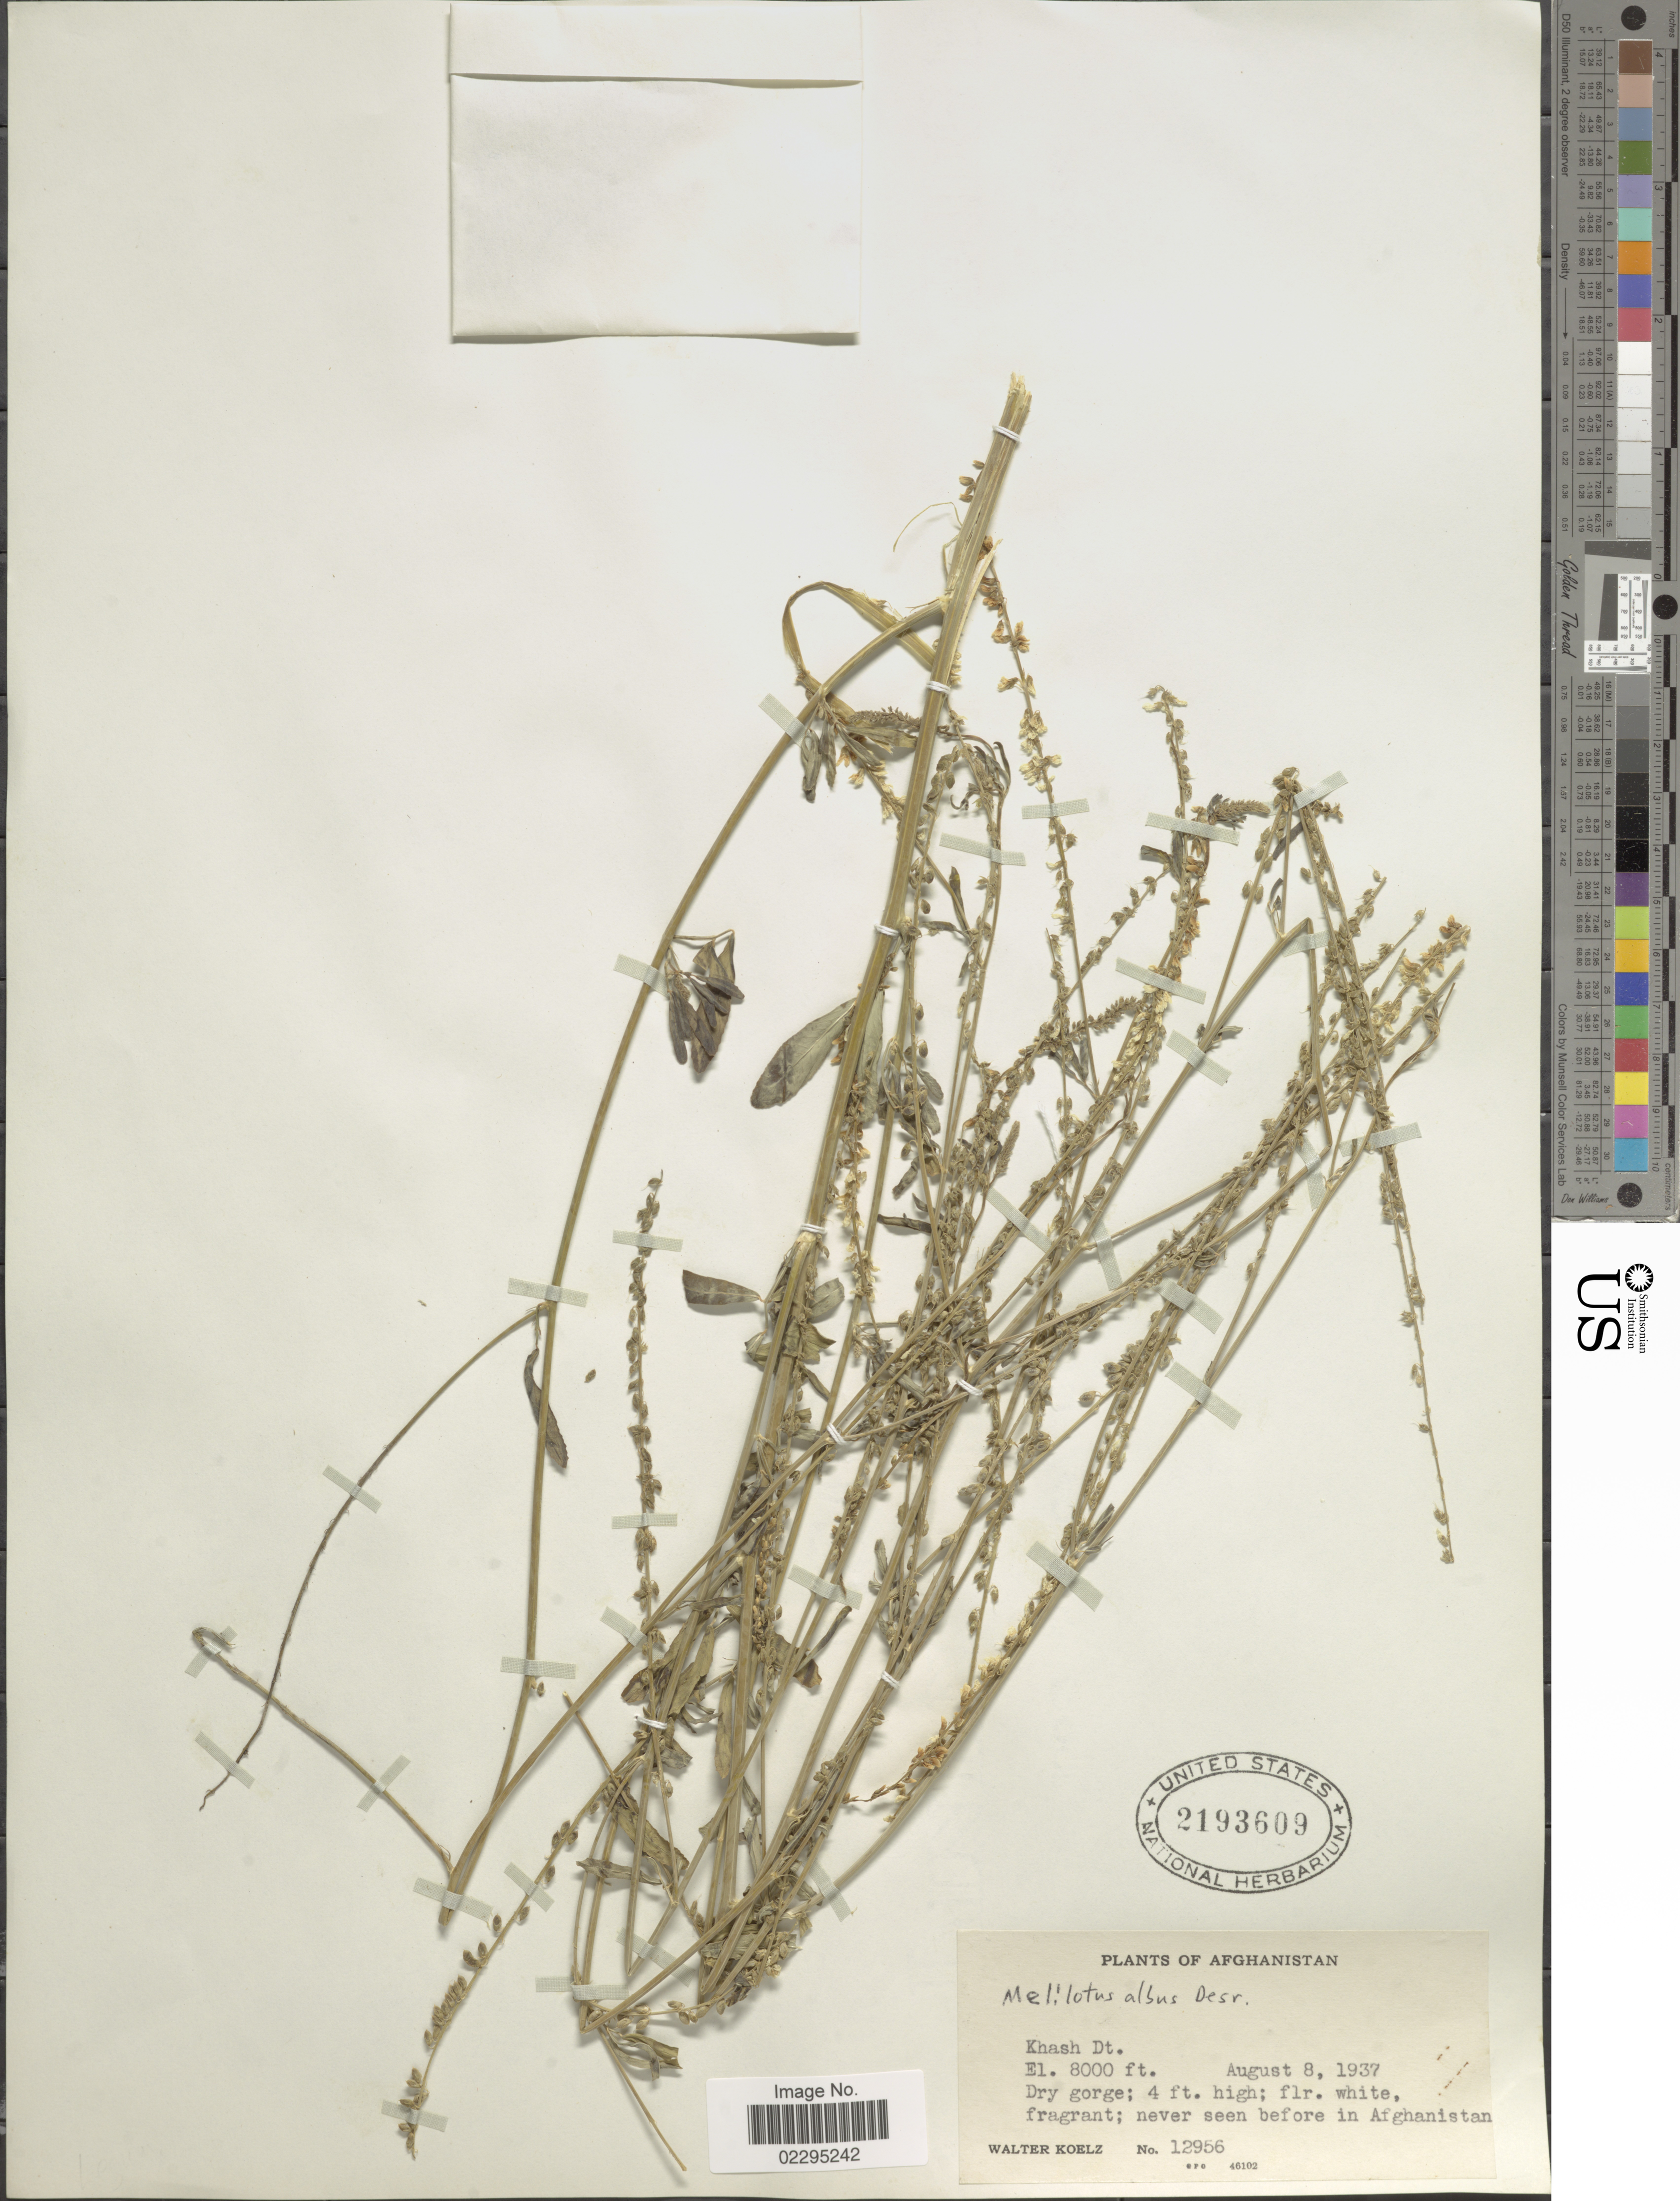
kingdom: Plantae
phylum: Tracheophyta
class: Magnoliopsida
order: Fabales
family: Fabaceae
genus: Melilotus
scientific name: Melilotus albus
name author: Medik.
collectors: W. N. Koelz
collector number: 12956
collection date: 1937-08-08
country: Afghanistan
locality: Afghanistan, Khash Dt.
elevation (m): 2438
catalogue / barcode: US 2193609